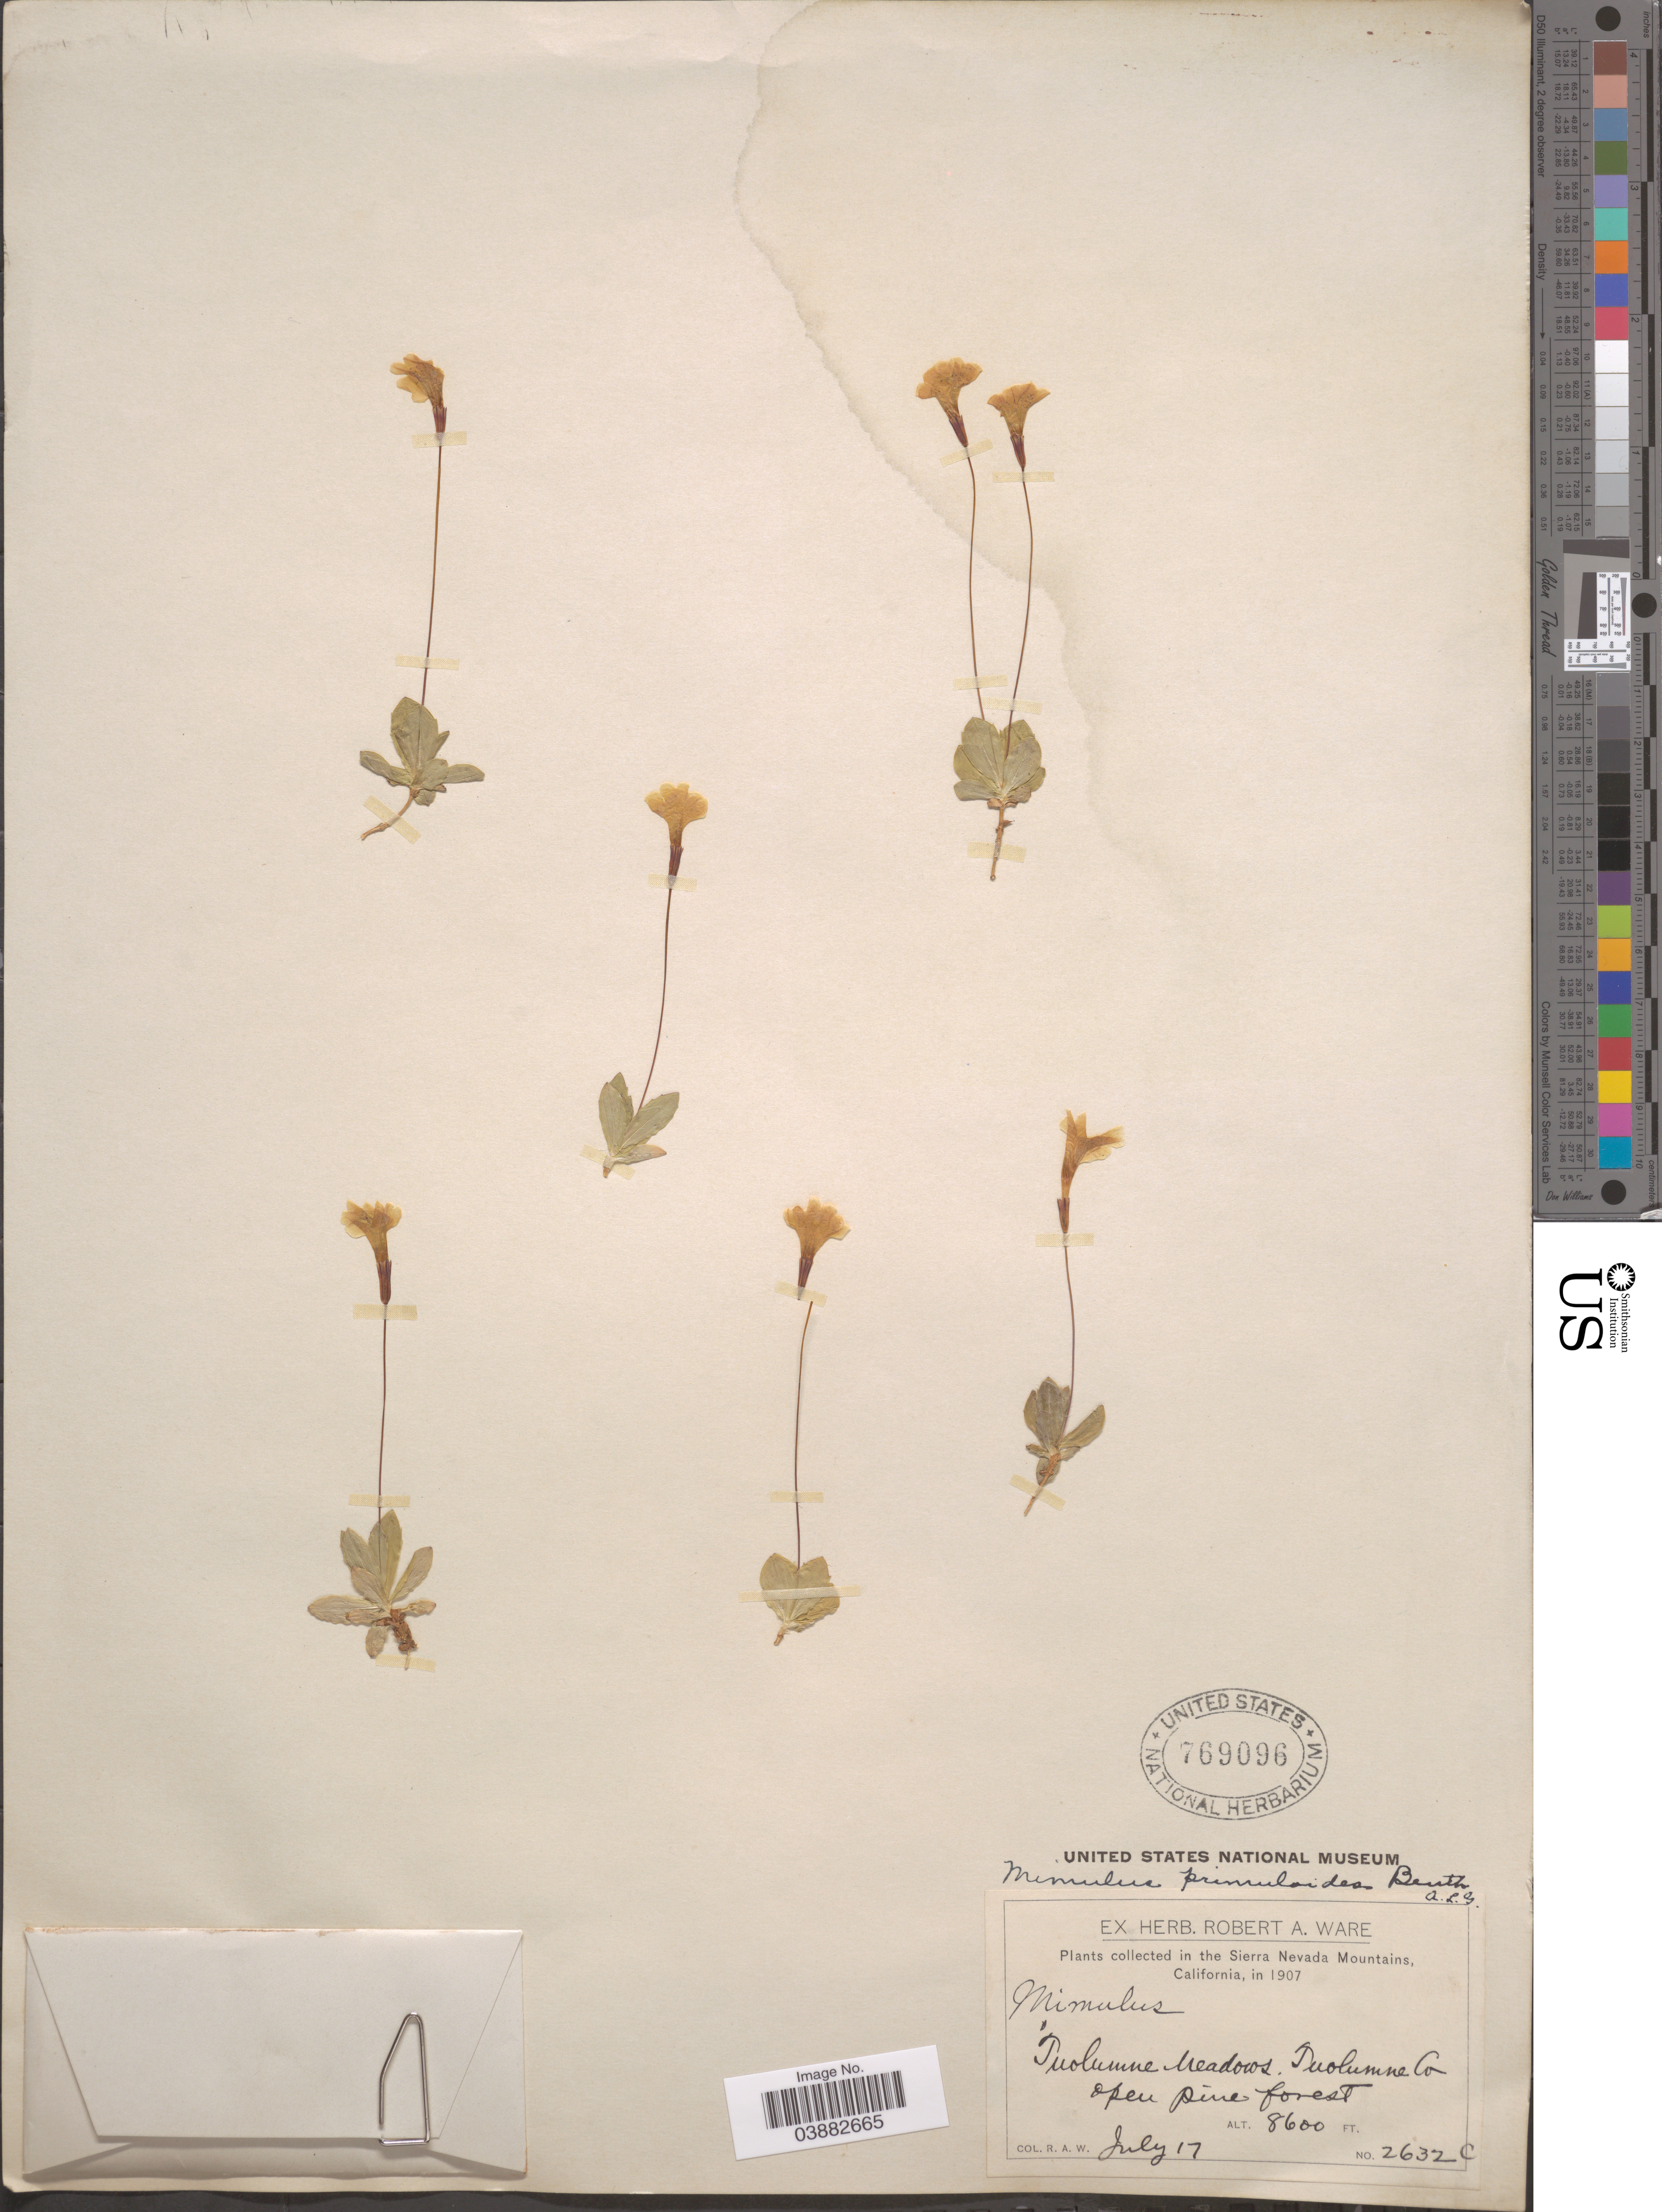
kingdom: Plantae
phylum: Tracheophyta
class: Magnoliopsida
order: Lamiales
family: Phrymaceae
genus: Mimulus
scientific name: Mimulus primuloides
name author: Benth.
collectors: R. Ware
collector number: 2632C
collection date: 1907-07-17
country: United States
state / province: California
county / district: Tuolumne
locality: In the Sierra Nevada Mountains. Tuolumne Meadows. Tuolumne Co. Open pine forest.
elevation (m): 2621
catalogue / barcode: US 769096